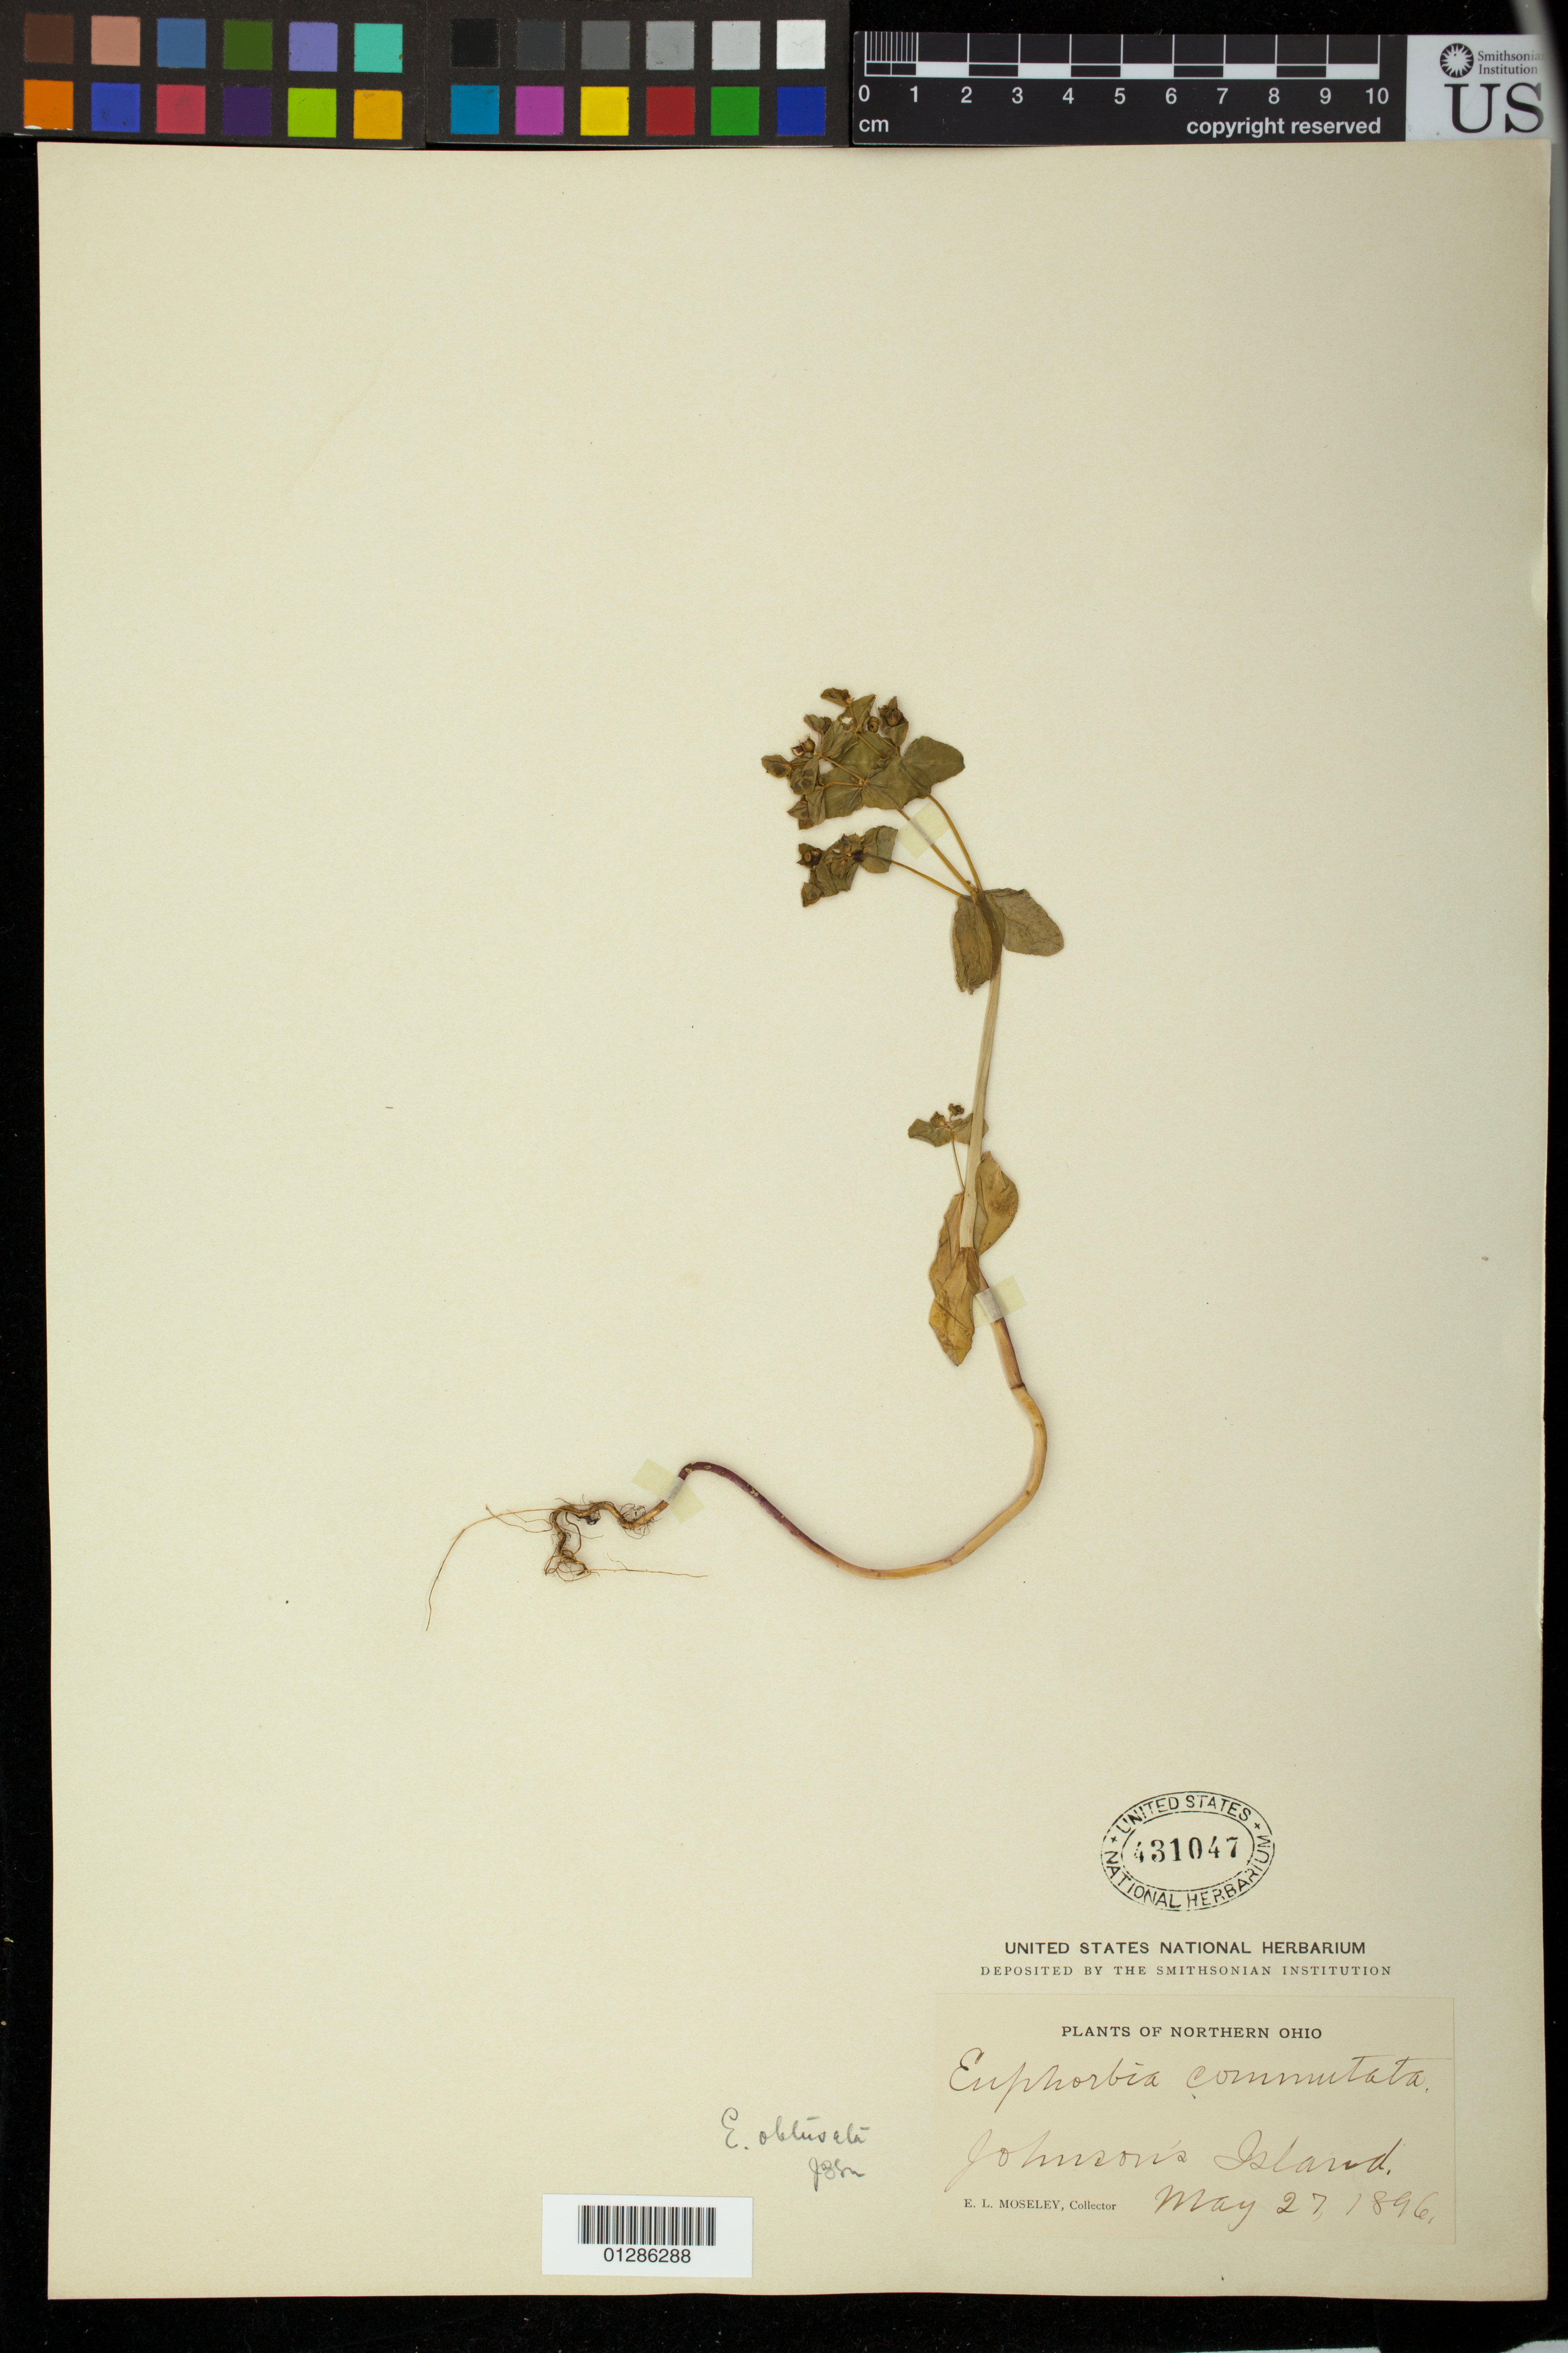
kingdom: Plantae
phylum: Tracheophyta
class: Magnoliopsida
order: Malpighiales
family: Euphorbiaceae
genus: Euphorbia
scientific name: Euphorbia spathulata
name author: Lam.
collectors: E. Moseley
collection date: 1896-05-27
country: United States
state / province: Ohio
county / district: Erie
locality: Johnson's Island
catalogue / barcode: US 431047